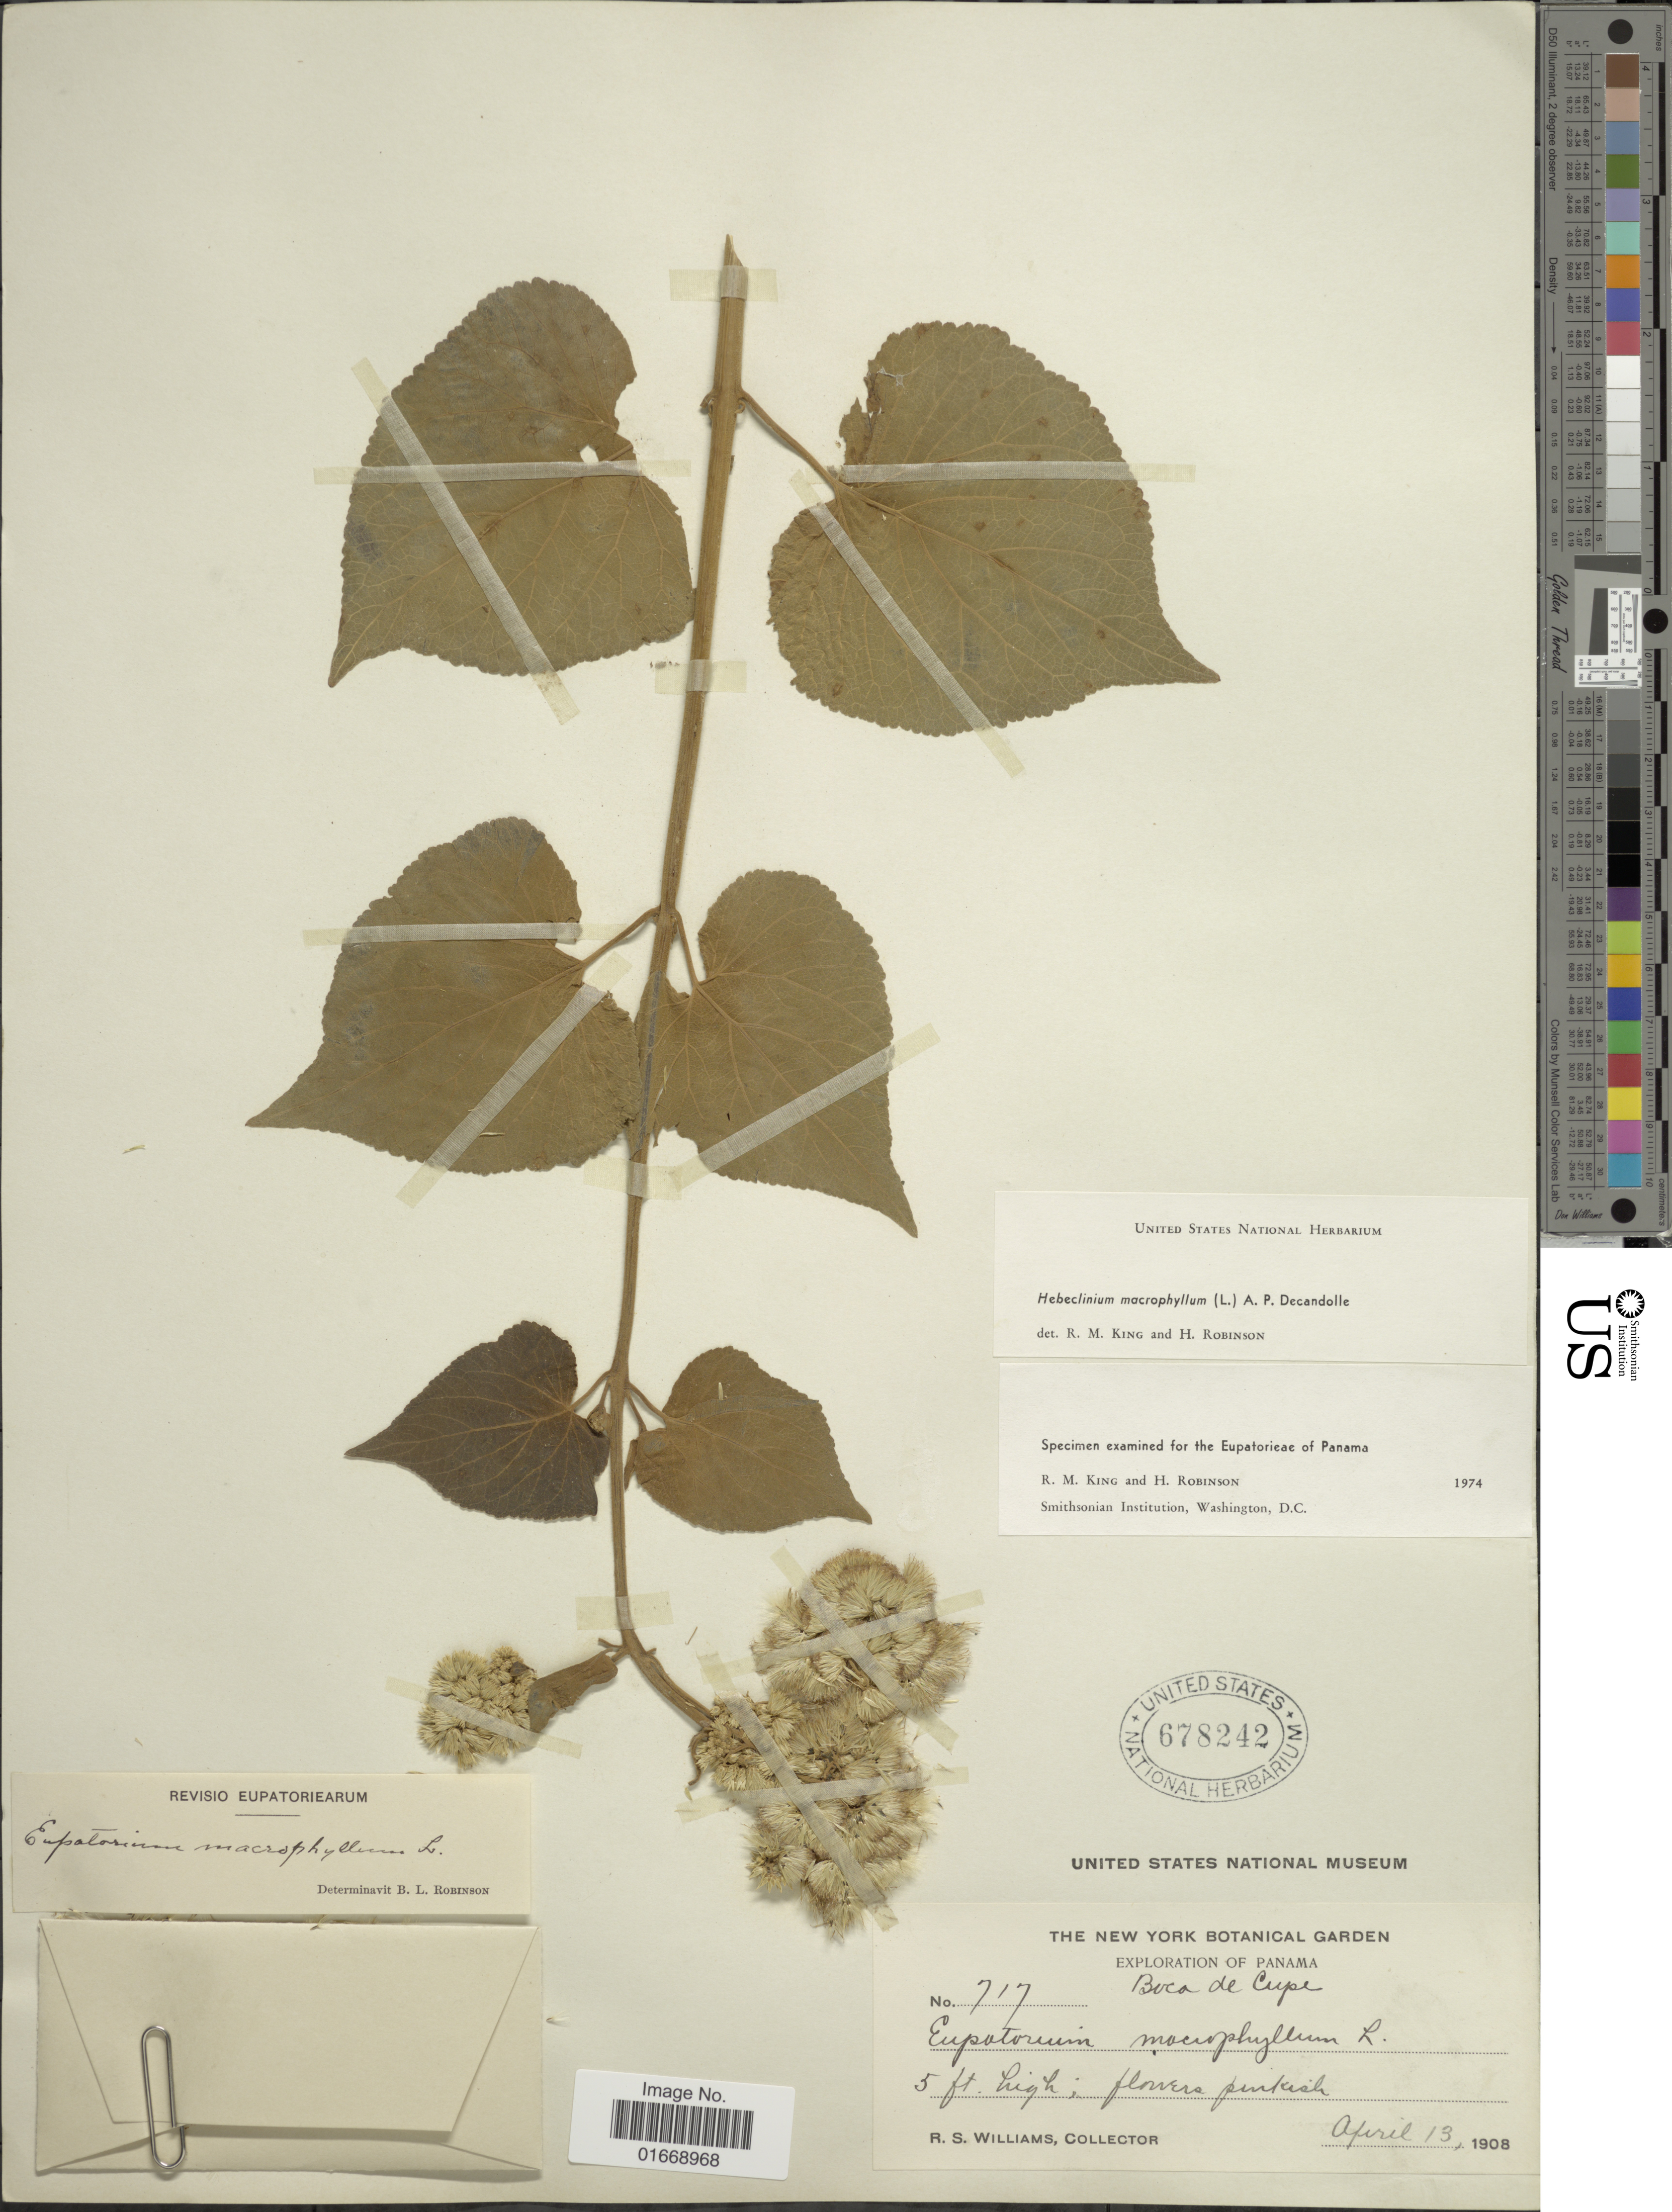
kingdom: Plantae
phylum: Tracheophyta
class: Magnoliopsida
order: Asterales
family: Asteraceae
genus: Hebeclinium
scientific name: Hebeclinium macrophyllum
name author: (L.) DC.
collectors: R. S. Williams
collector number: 717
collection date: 1908-04-13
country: Panama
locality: Boca de Cupe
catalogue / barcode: US 678242